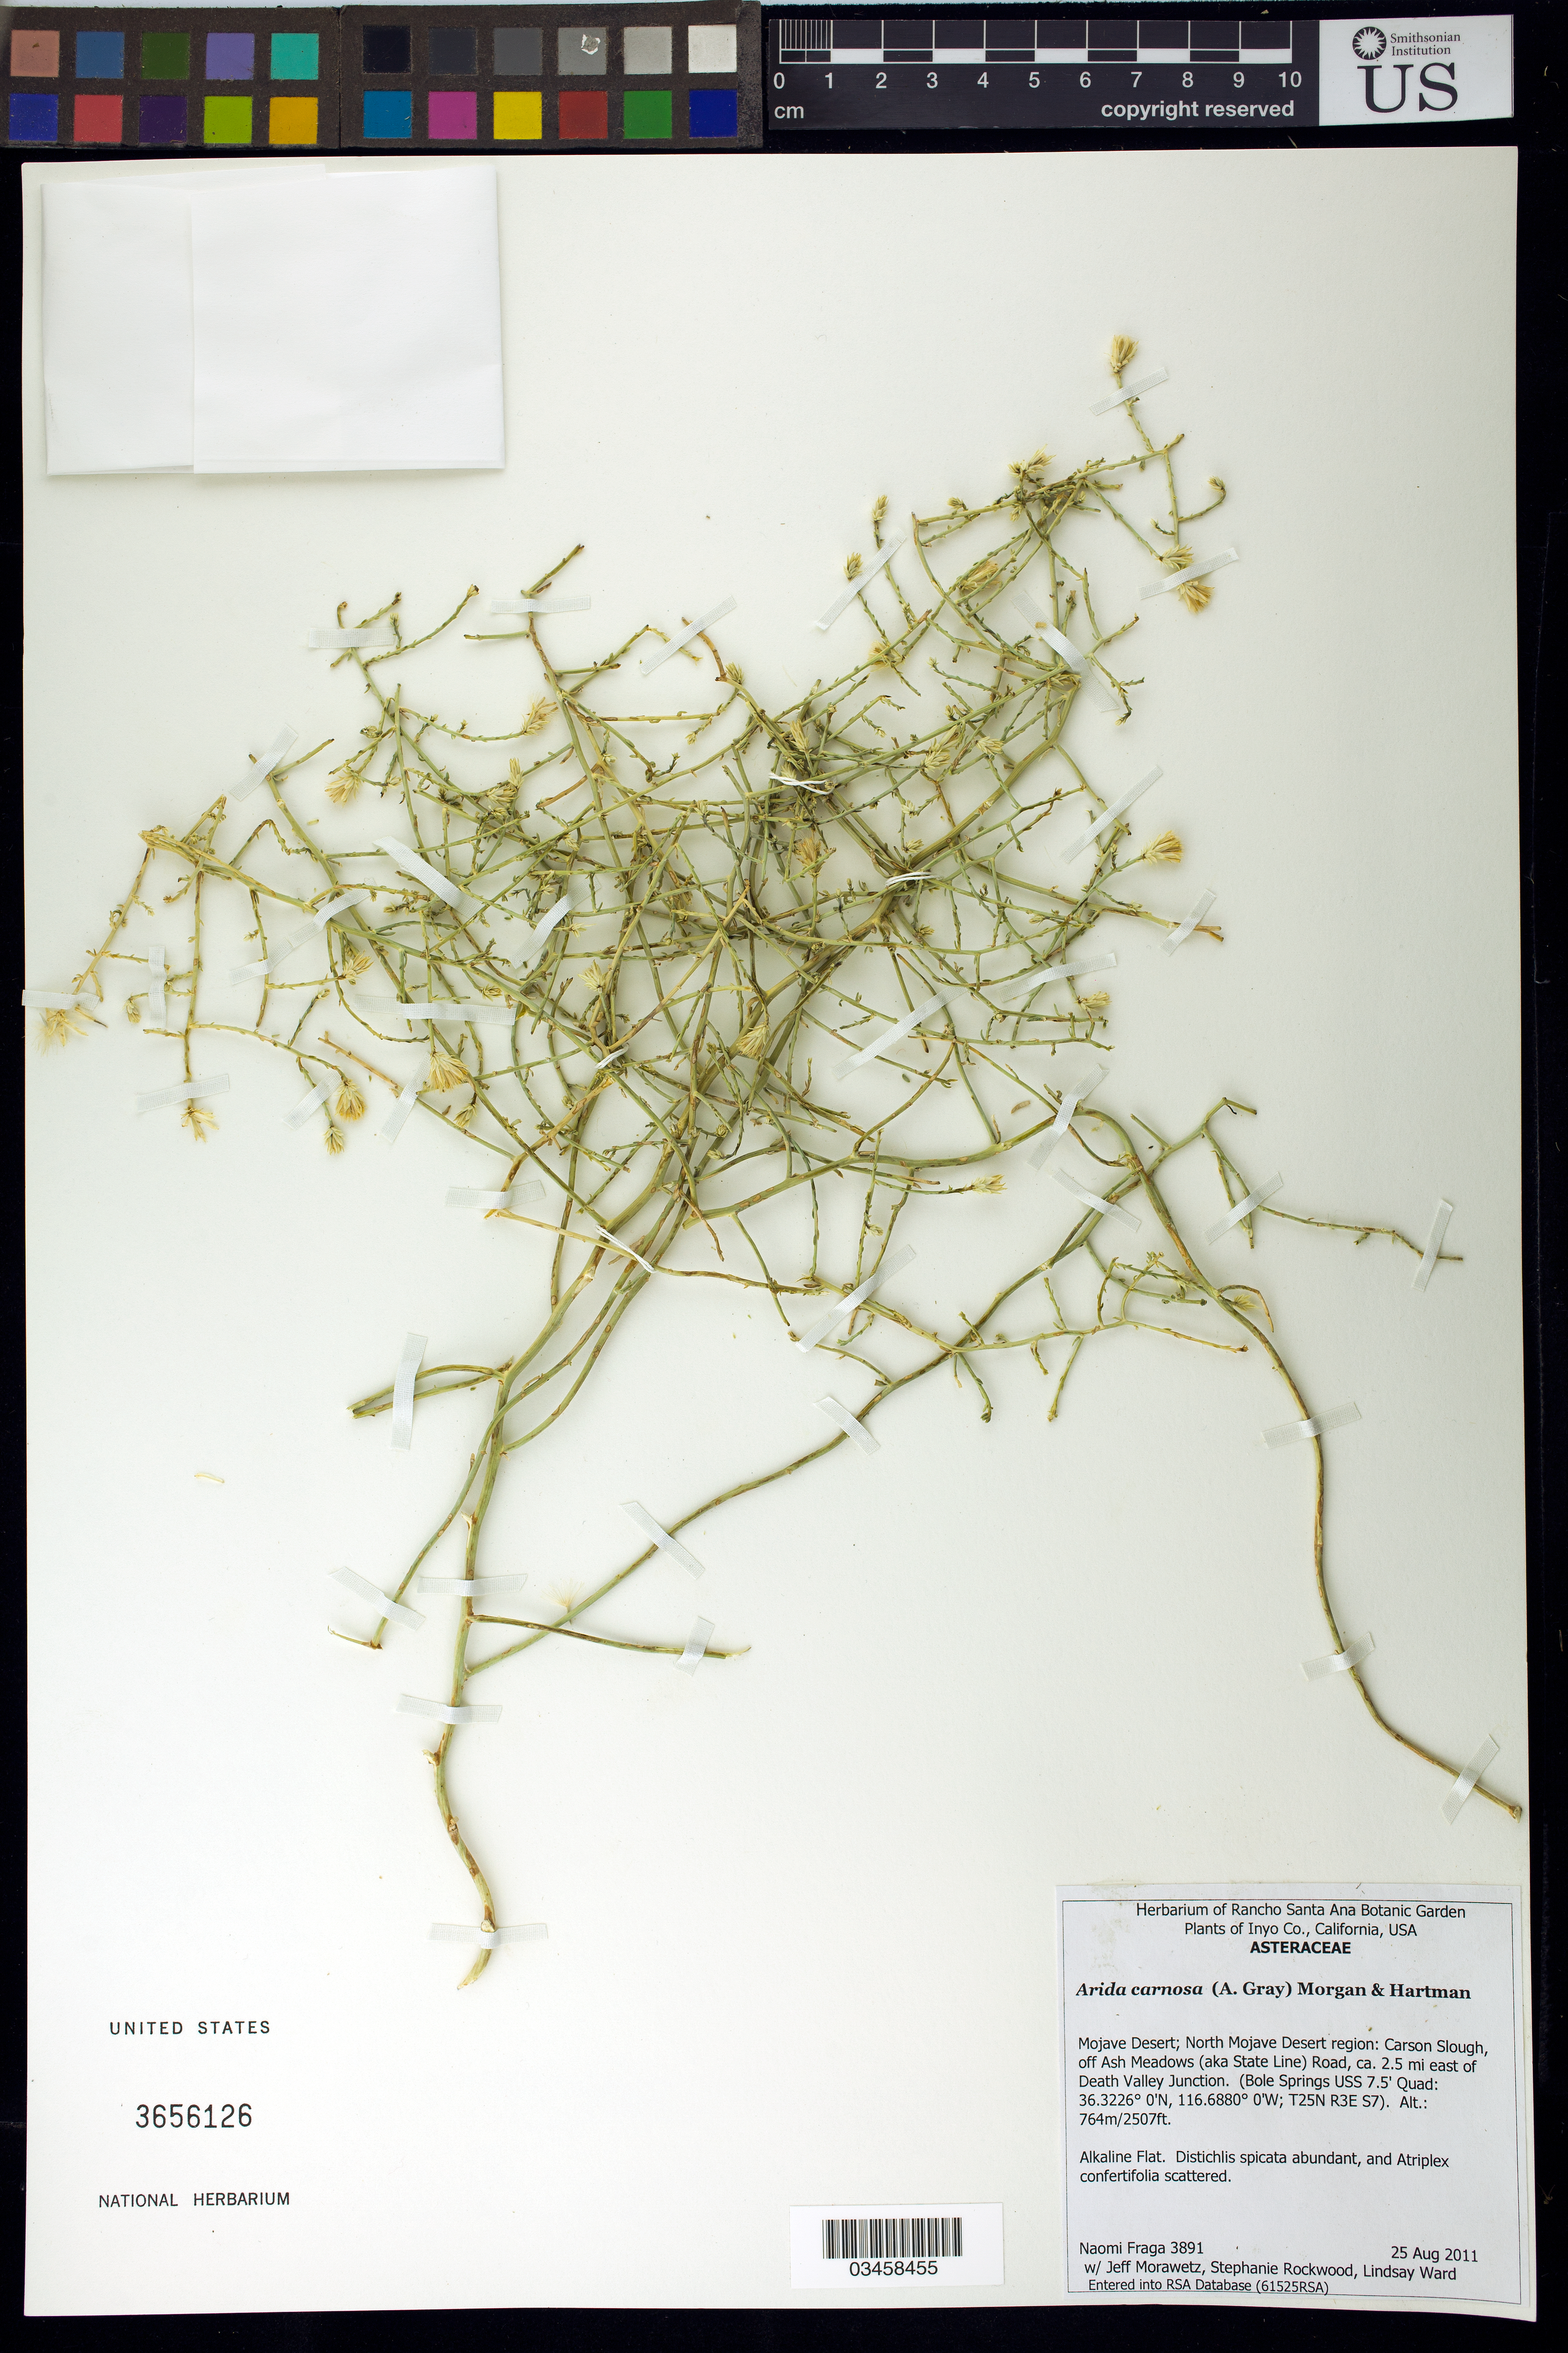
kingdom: Plantae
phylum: Tracheophyta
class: Magnoliopsida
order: Asterales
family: Asteraceae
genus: Machaeranthera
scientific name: Machaeranthera carnosa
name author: (A. Gray) G.L. Nesom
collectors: N. Fraga & K. Hasenstab-Lehman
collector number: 3891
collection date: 2011-11-03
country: United States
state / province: California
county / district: San Bernardino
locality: San Bernardino Co., U. S. A., Mojave Desert, Southcentral Mojave Desert, Off Hondo Road at base of Black Lava Butte (Yucca Valley North, T2N, R5E, S20)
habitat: Alkaline Flat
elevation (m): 1179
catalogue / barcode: US 3656126